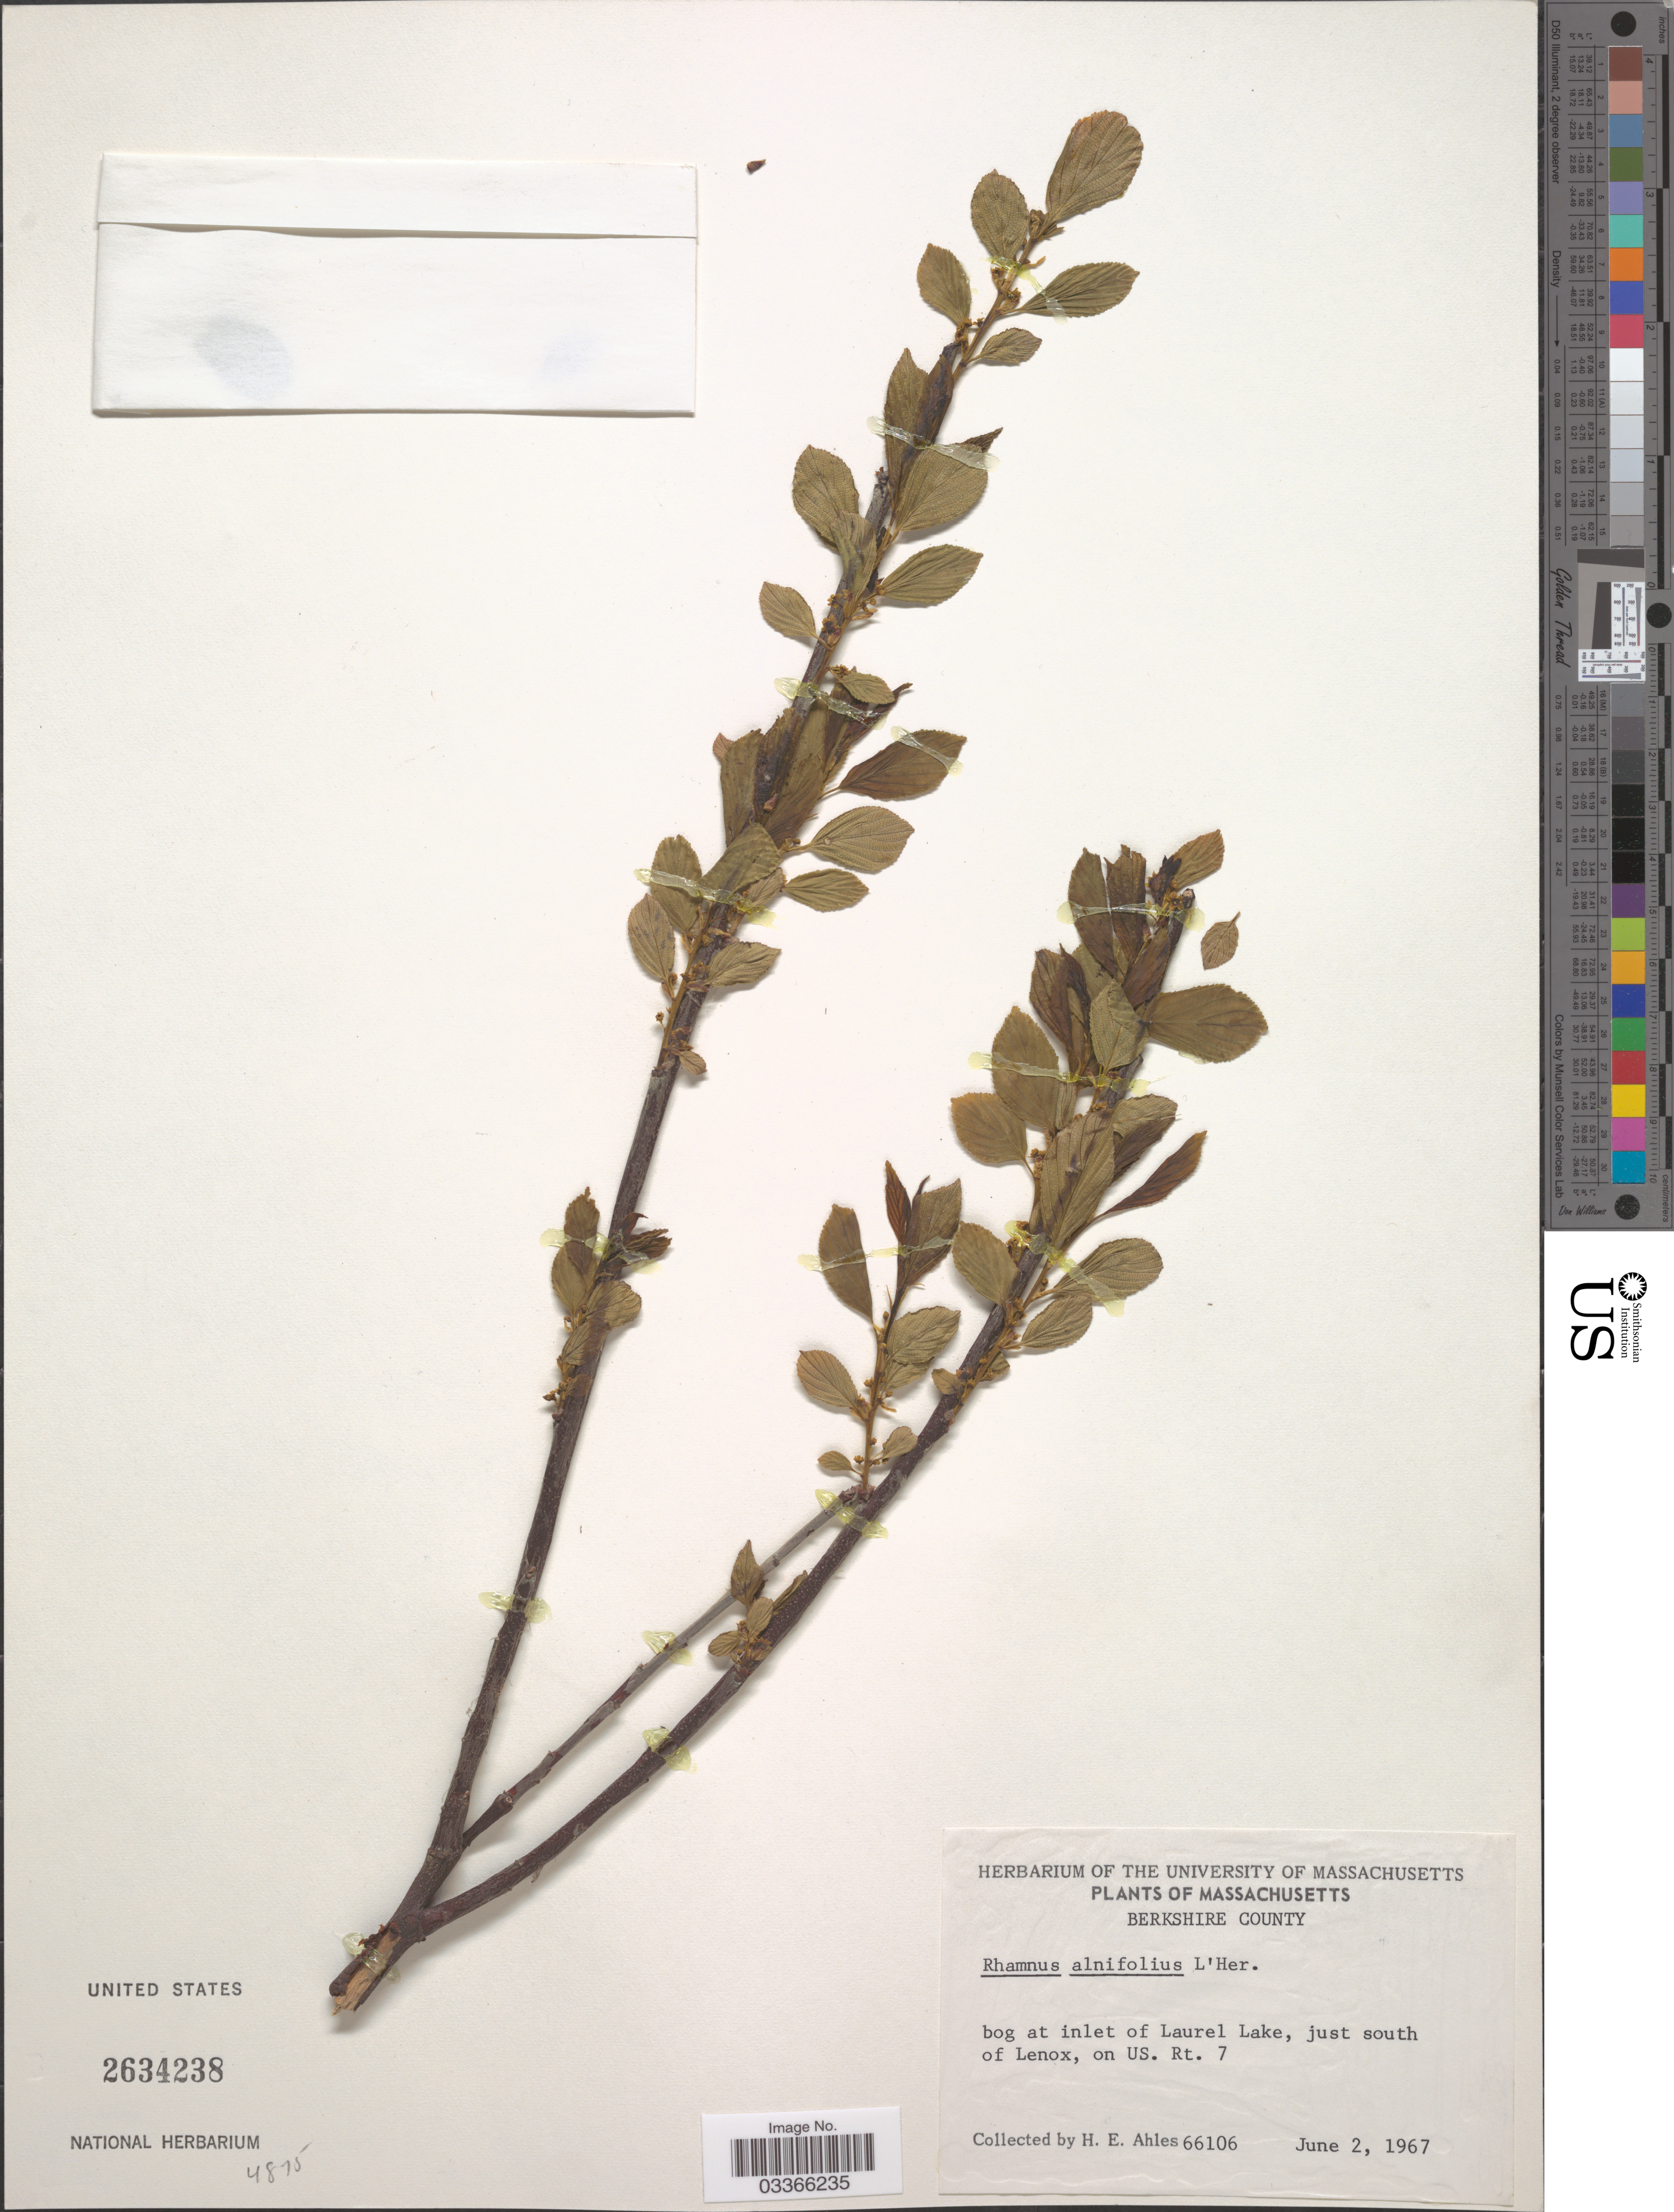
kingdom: Plantae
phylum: Tracheophyta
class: Magnoliopsida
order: Rosales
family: Rhamnaceae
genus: Rhamnus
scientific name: Rhamnus alnifolia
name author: L'Hér.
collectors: H. E. Ahles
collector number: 66106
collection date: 1967-06-02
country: United States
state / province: Massachusetts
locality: Berkshire County, bog at inlet of Laurel Lake, just south of Lenox, on US. Rt. 7.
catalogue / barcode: US 2634238